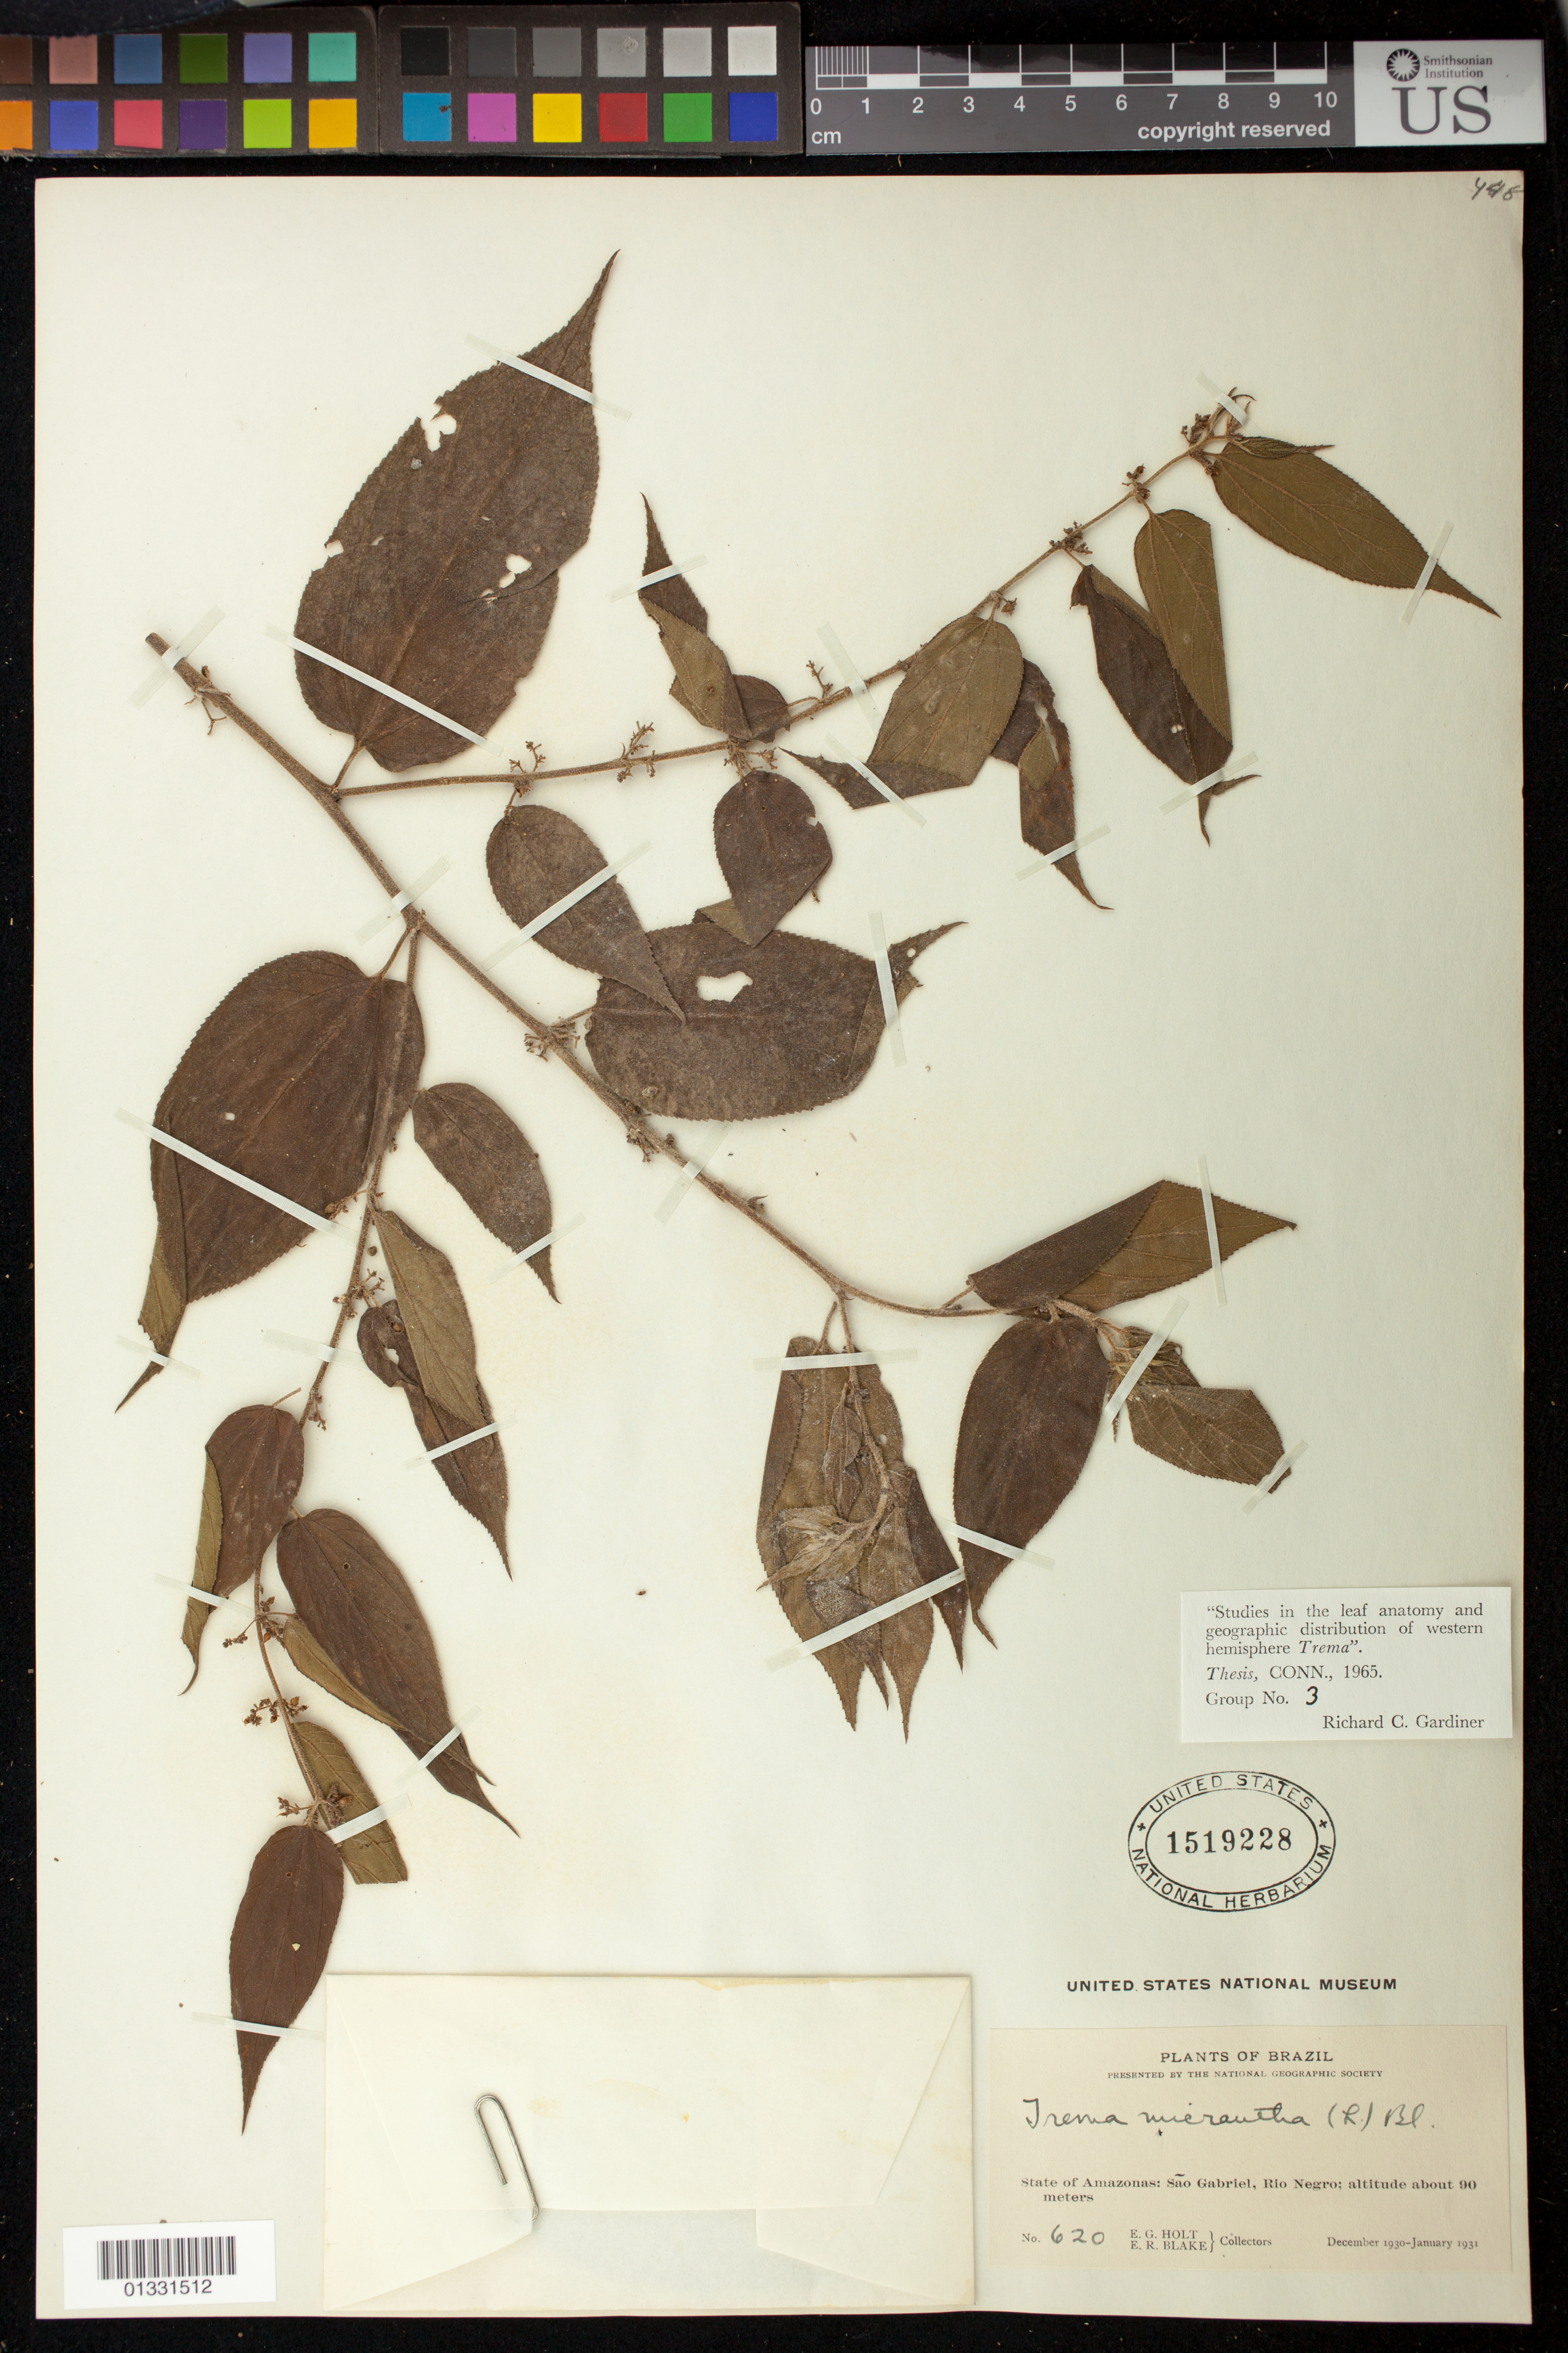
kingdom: Plantae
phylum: Tracheophyta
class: Magnoliopsida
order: Rosales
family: Cannabaceae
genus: Trema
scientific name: Trema micranthum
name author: (L.) Blume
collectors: E. Holt & E. R. Blake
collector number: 620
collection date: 1931-01-01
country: Brazil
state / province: Amazonas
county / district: São Gabriel da Cachoeira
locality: Rio Negro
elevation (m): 90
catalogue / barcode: US 1519228